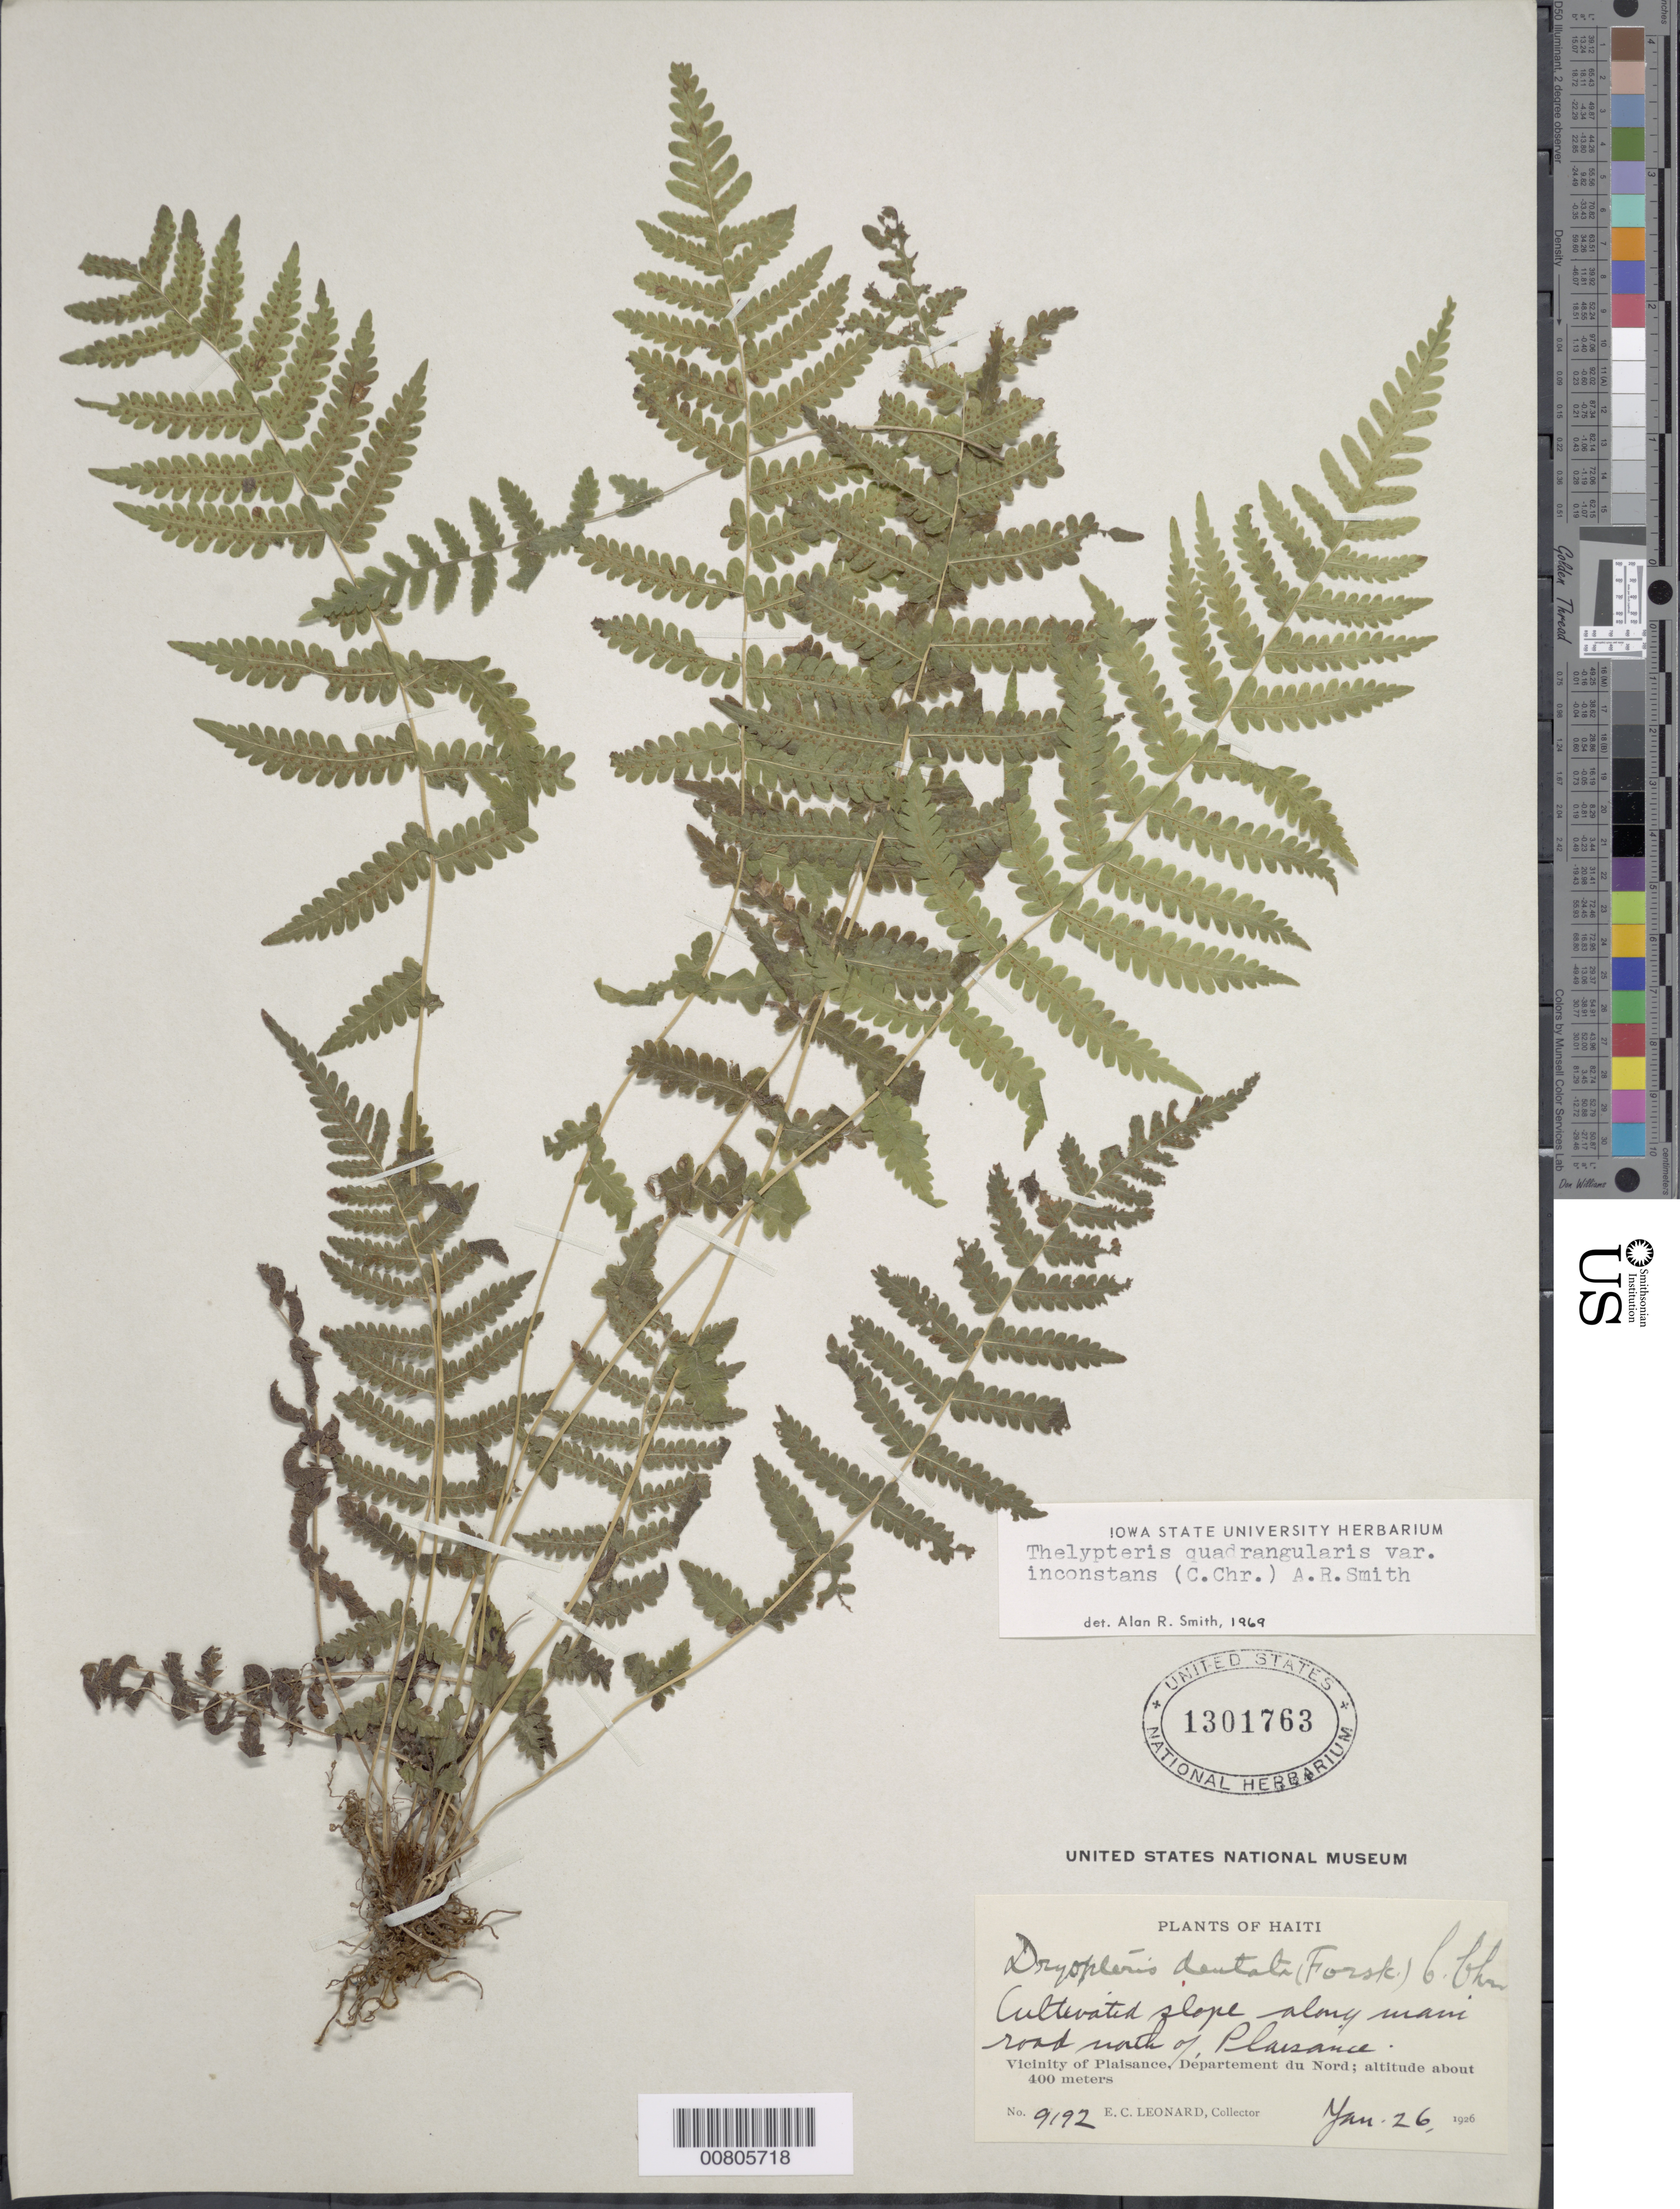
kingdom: Plantae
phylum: Tracheophyta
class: Polypodiopsida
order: Polypodiales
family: Thelypteridaceae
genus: Christella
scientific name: Christella hispidula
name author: (Decne.) Holttum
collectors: E. C. Leonard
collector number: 9192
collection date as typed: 26 Jan 192-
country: Haiti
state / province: Nord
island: Hispaniola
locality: Plaisance, N of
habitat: Cultivated slope along main road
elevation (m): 400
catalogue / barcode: US 1301763